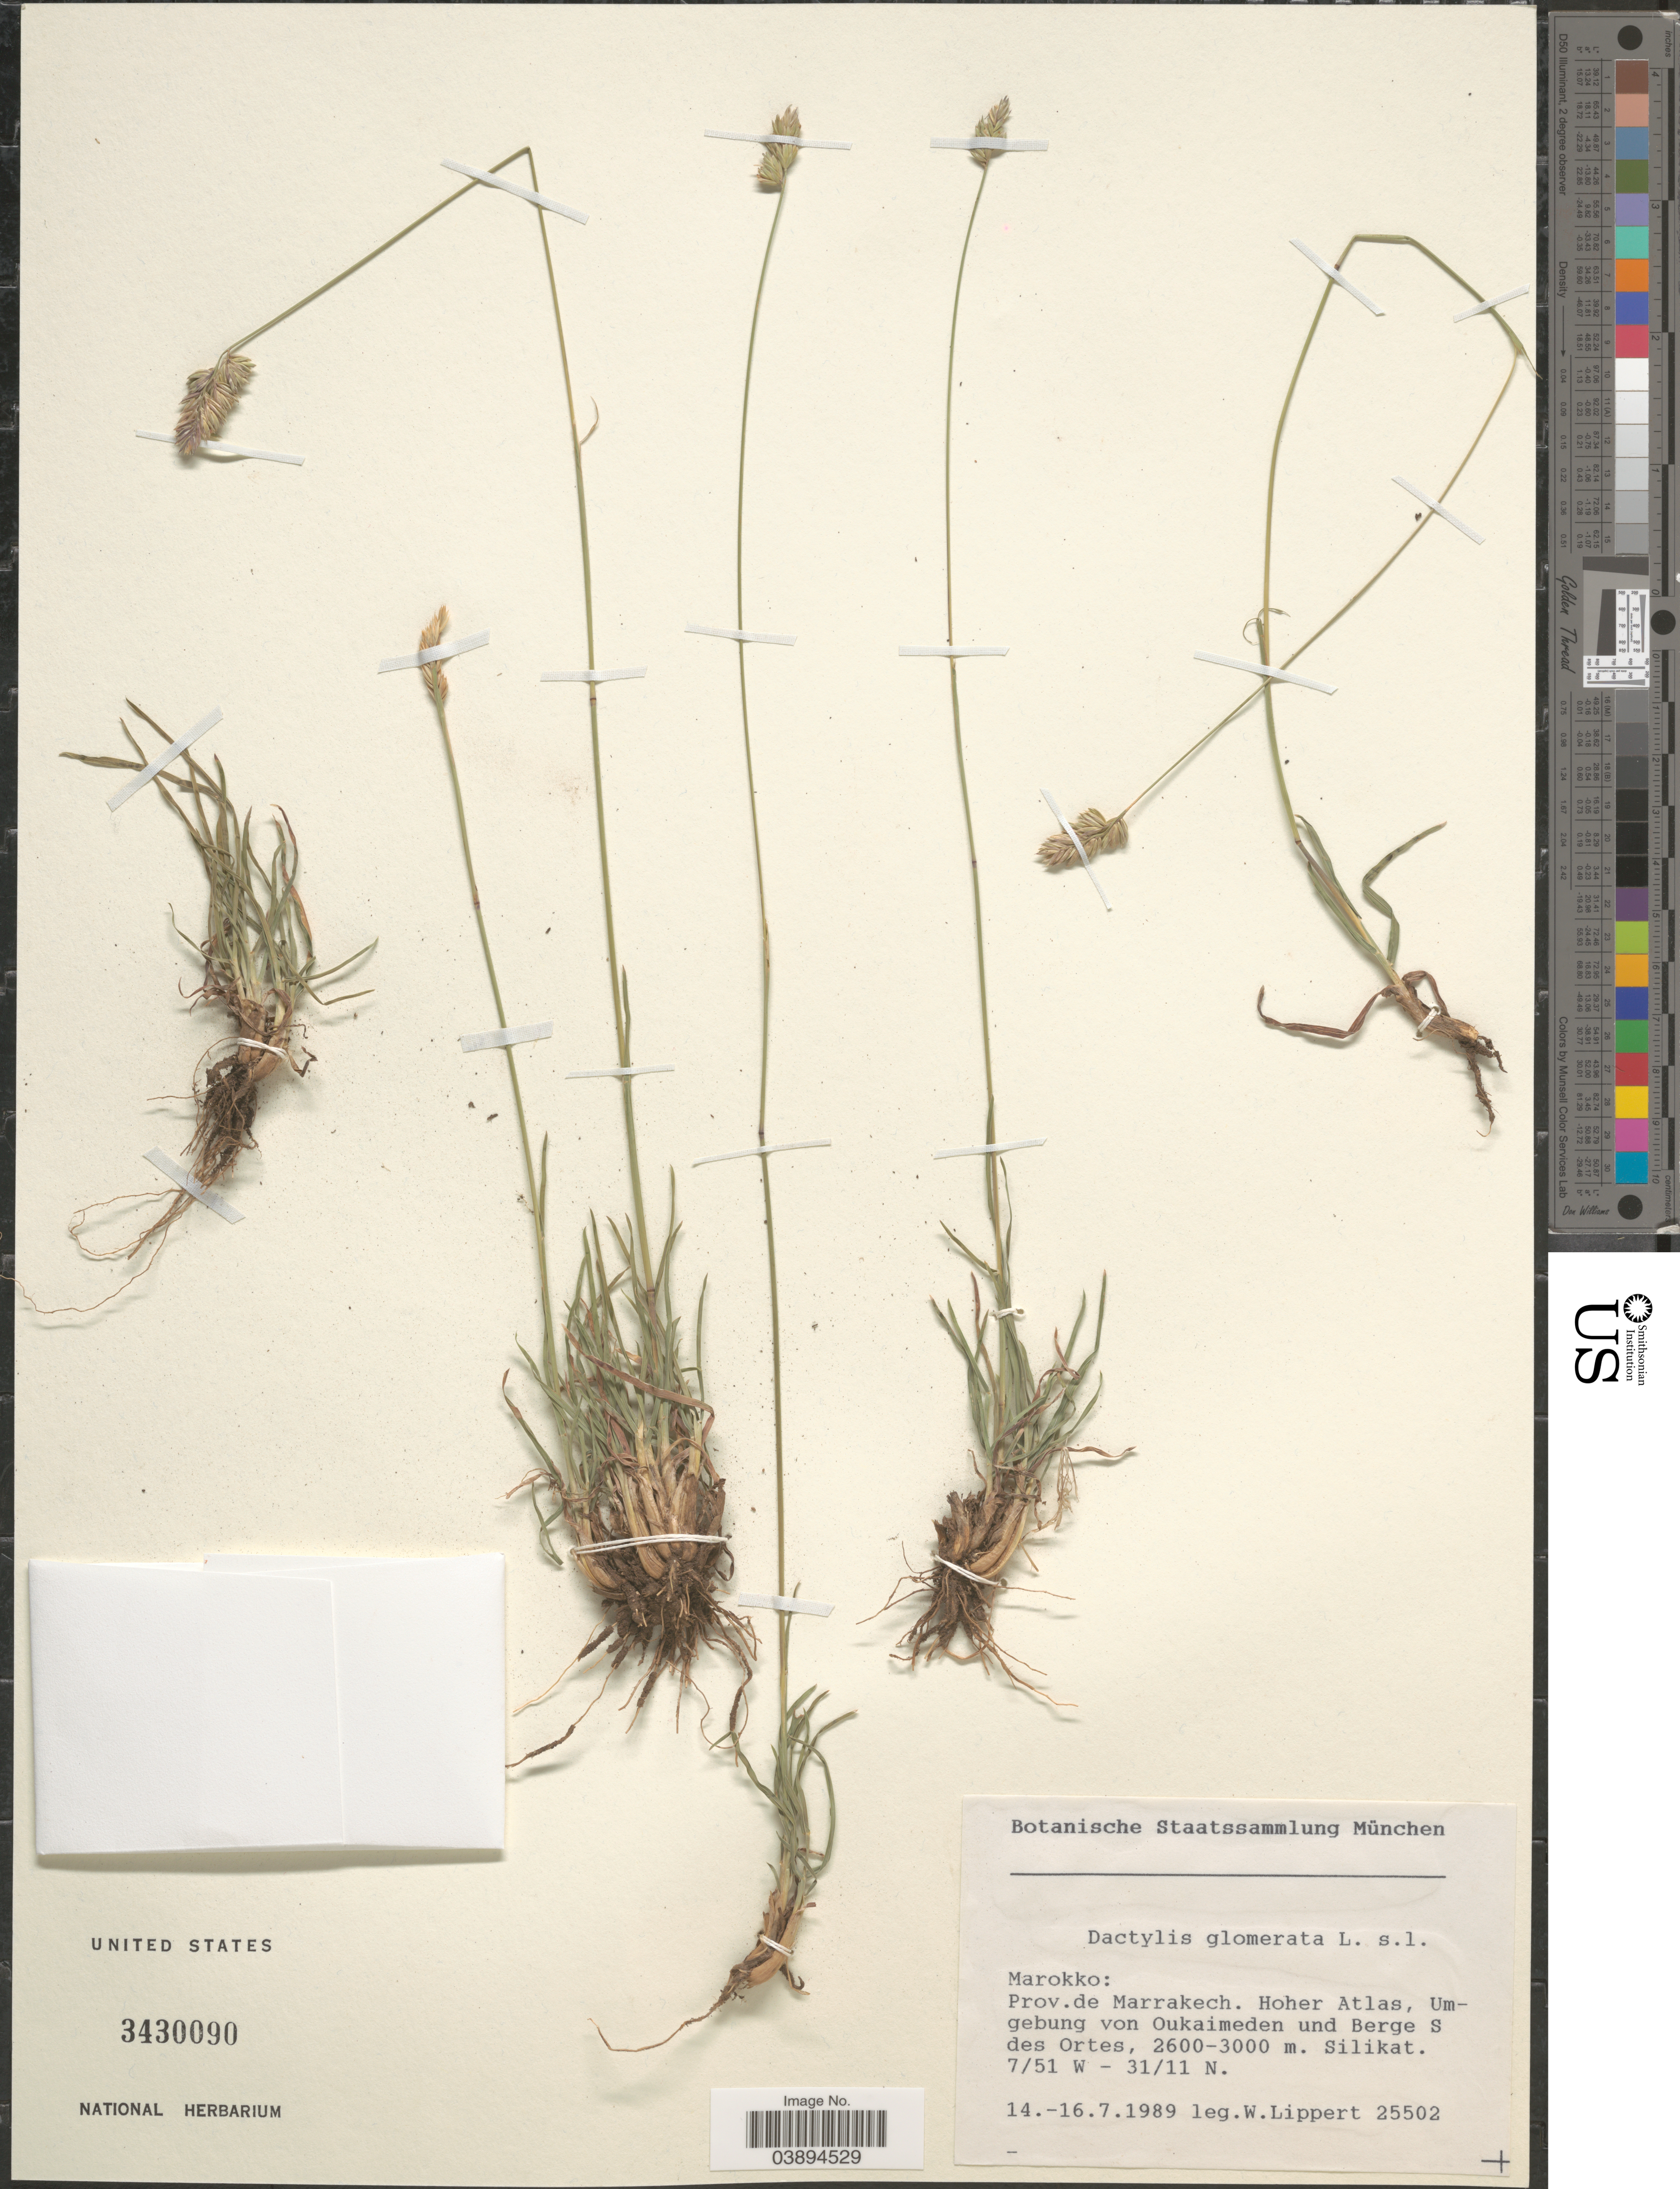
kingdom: Plantae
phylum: Tracheophyta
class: Liliopsida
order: Poales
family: Poaceae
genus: Dactylis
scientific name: Dactylis glomerata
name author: L.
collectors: W. Lippert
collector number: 25502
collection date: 1989-07-14/1989-07-16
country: Morocco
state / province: Marrakech-Tensift-Al Haouz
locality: Marokko: Prov. de Marrakech. Hoher Atlas, Umgebung von Oukaimeden und Berge S des Ortes. Silikat.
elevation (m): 2600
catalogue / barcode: US 3430090